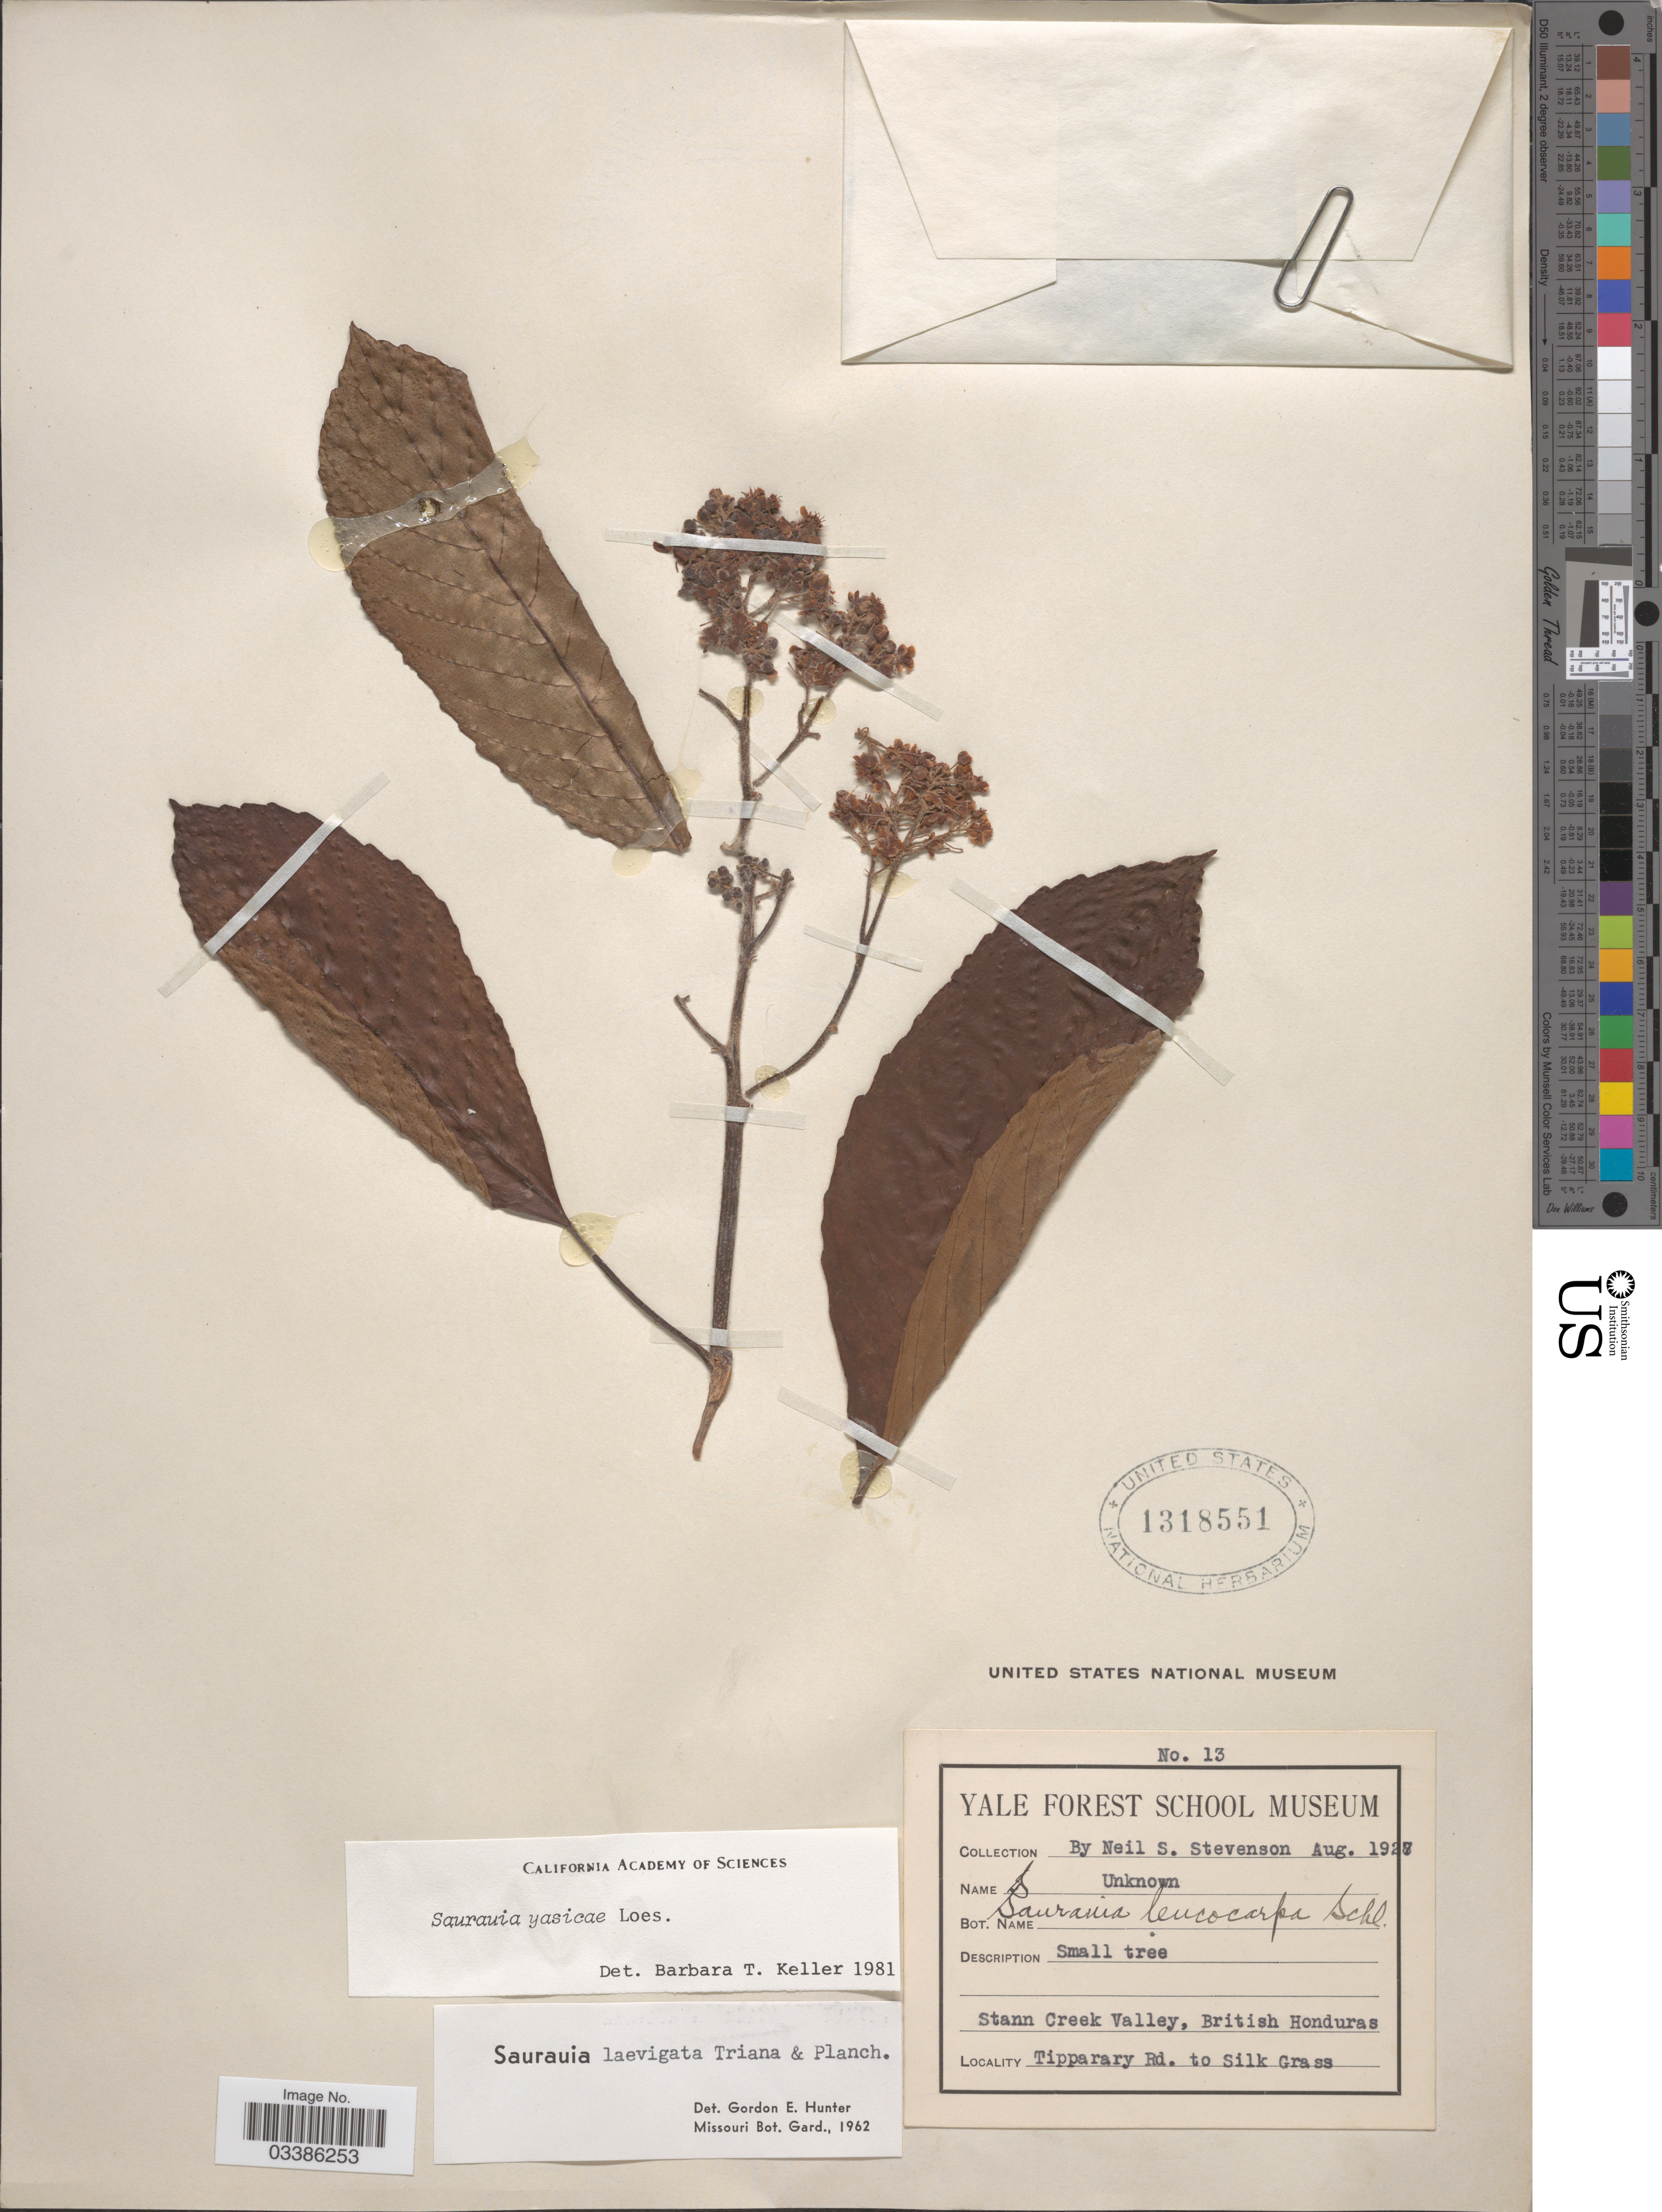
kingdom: Plantae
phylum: Tracheophyta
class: Magnoliopsida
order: Ericales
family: Actinidiaceae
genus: Saurauia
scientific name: Saurauia yasicae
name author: Loes.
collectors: N. Stevenson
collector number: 13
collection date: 1927-08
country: Belize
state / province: Stann Creek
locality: Stann Creek Valley, British Honduras. Tipparary Rd. to Silk Grass.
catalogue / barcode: US 1318551